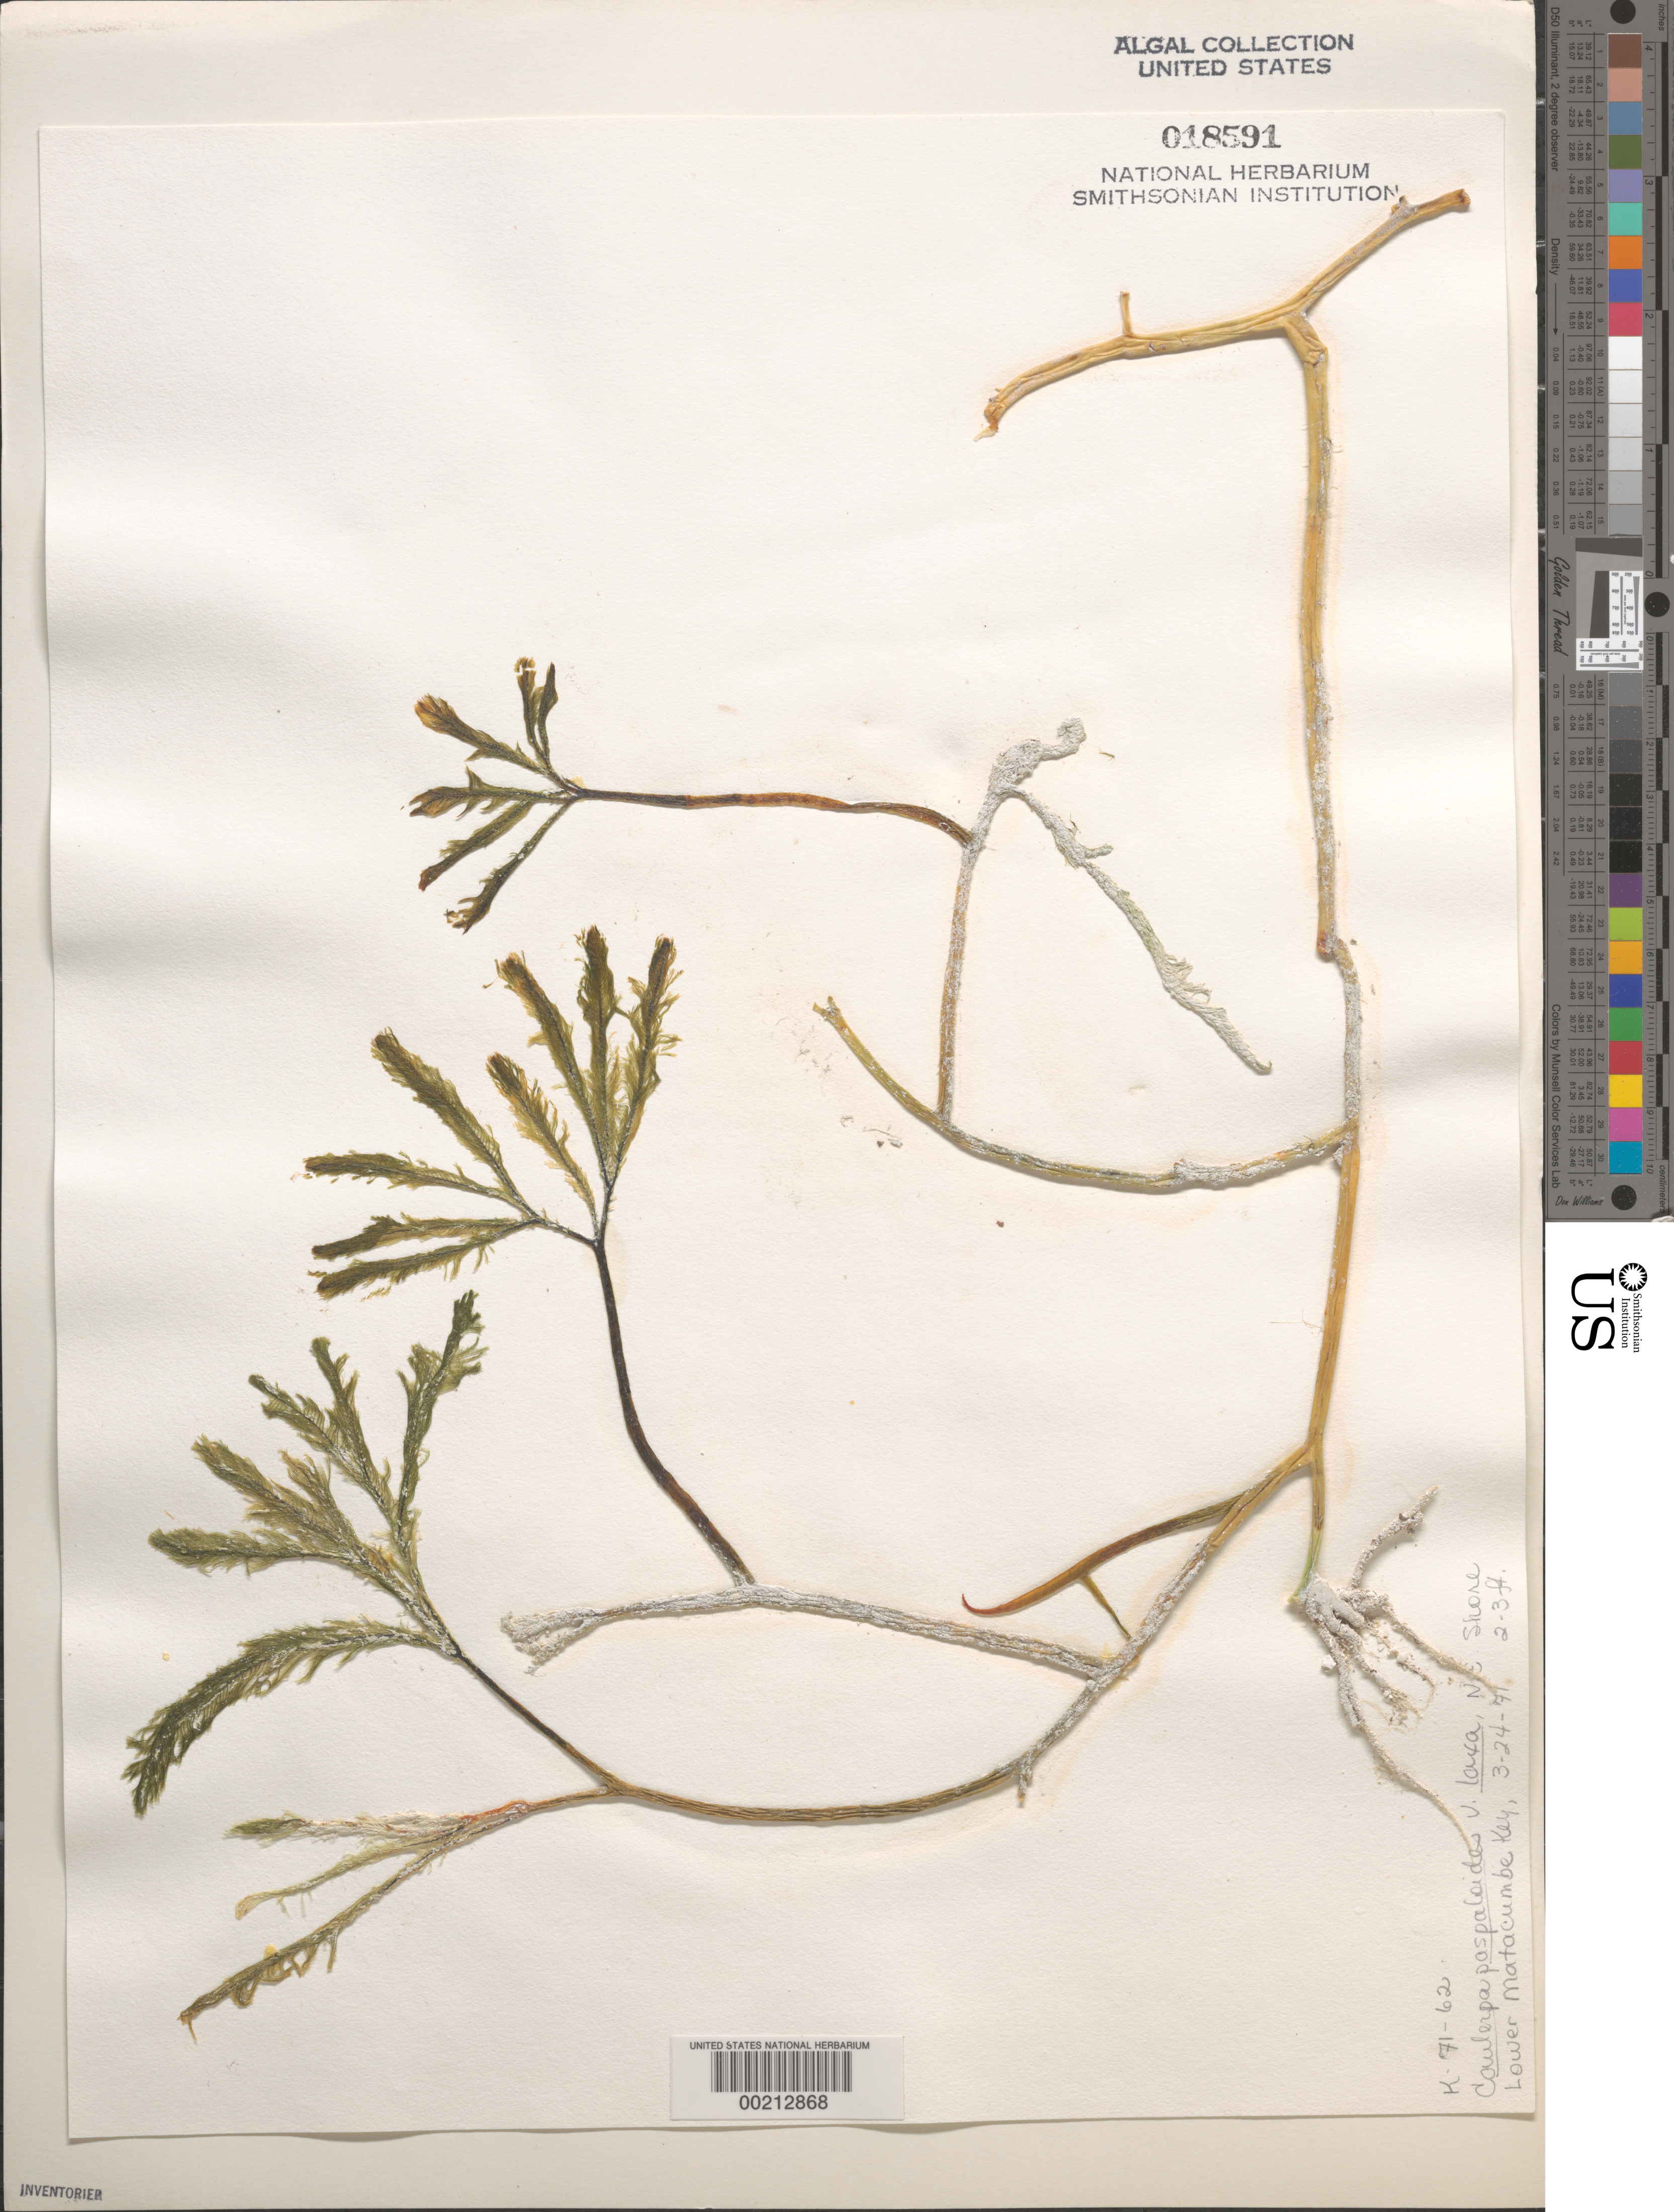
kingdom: Plantae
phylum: Chlorophyta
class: Ulvophyceae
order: Bryopsidales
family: Caulerpaceae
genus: Caulerpa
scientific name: Caulerpa paspaloides var. laxa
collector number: K-71-62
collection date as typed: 24 Mar 1971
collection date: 1971-03-24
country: United States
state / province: Florida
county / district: Monroe County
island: Lower Matecumbe Key [Lower Matacumbe Key]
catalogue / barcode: US 18591